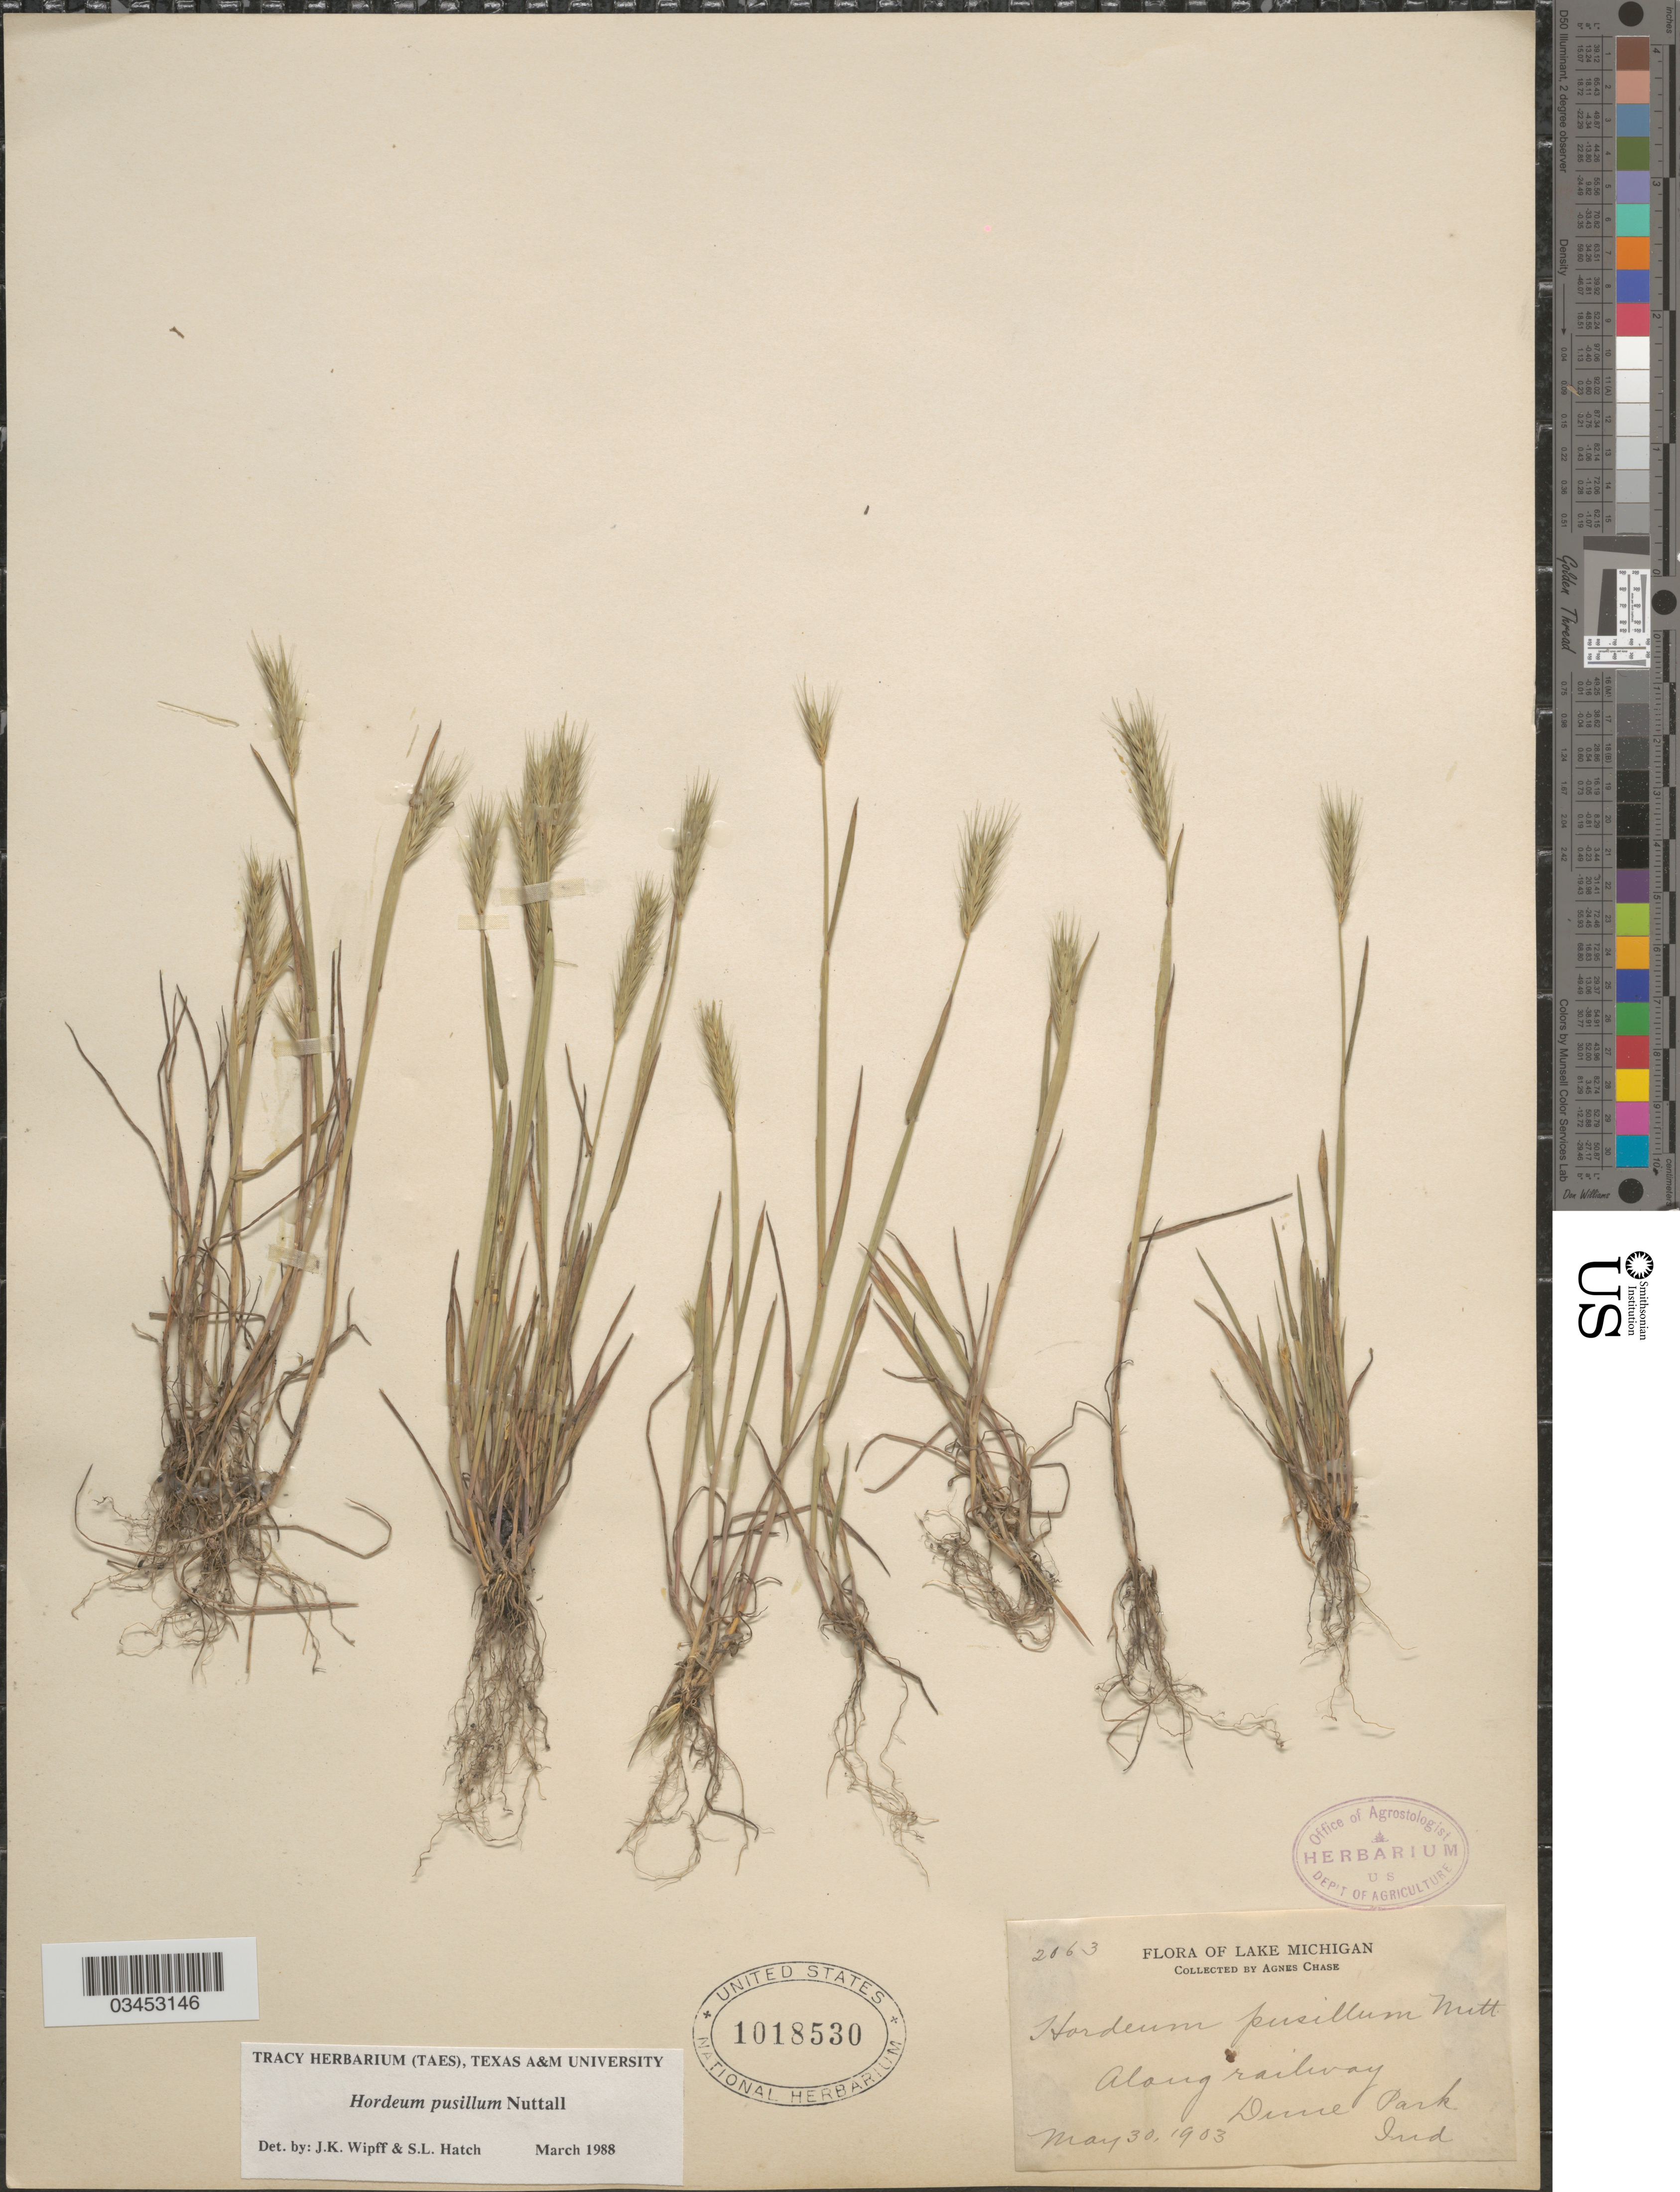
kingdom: Plantae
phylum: Tracheophyta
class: Liliopsida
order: Poales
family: Poaceae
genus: Hordeum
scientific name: Hordeum pusillum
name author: Nutt.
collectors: A. Chase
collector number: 2063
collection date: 1903-05-30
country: United States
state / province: Indiana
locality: Lake Michigan. Along railway. Dune Park.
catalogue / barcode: US 1018530